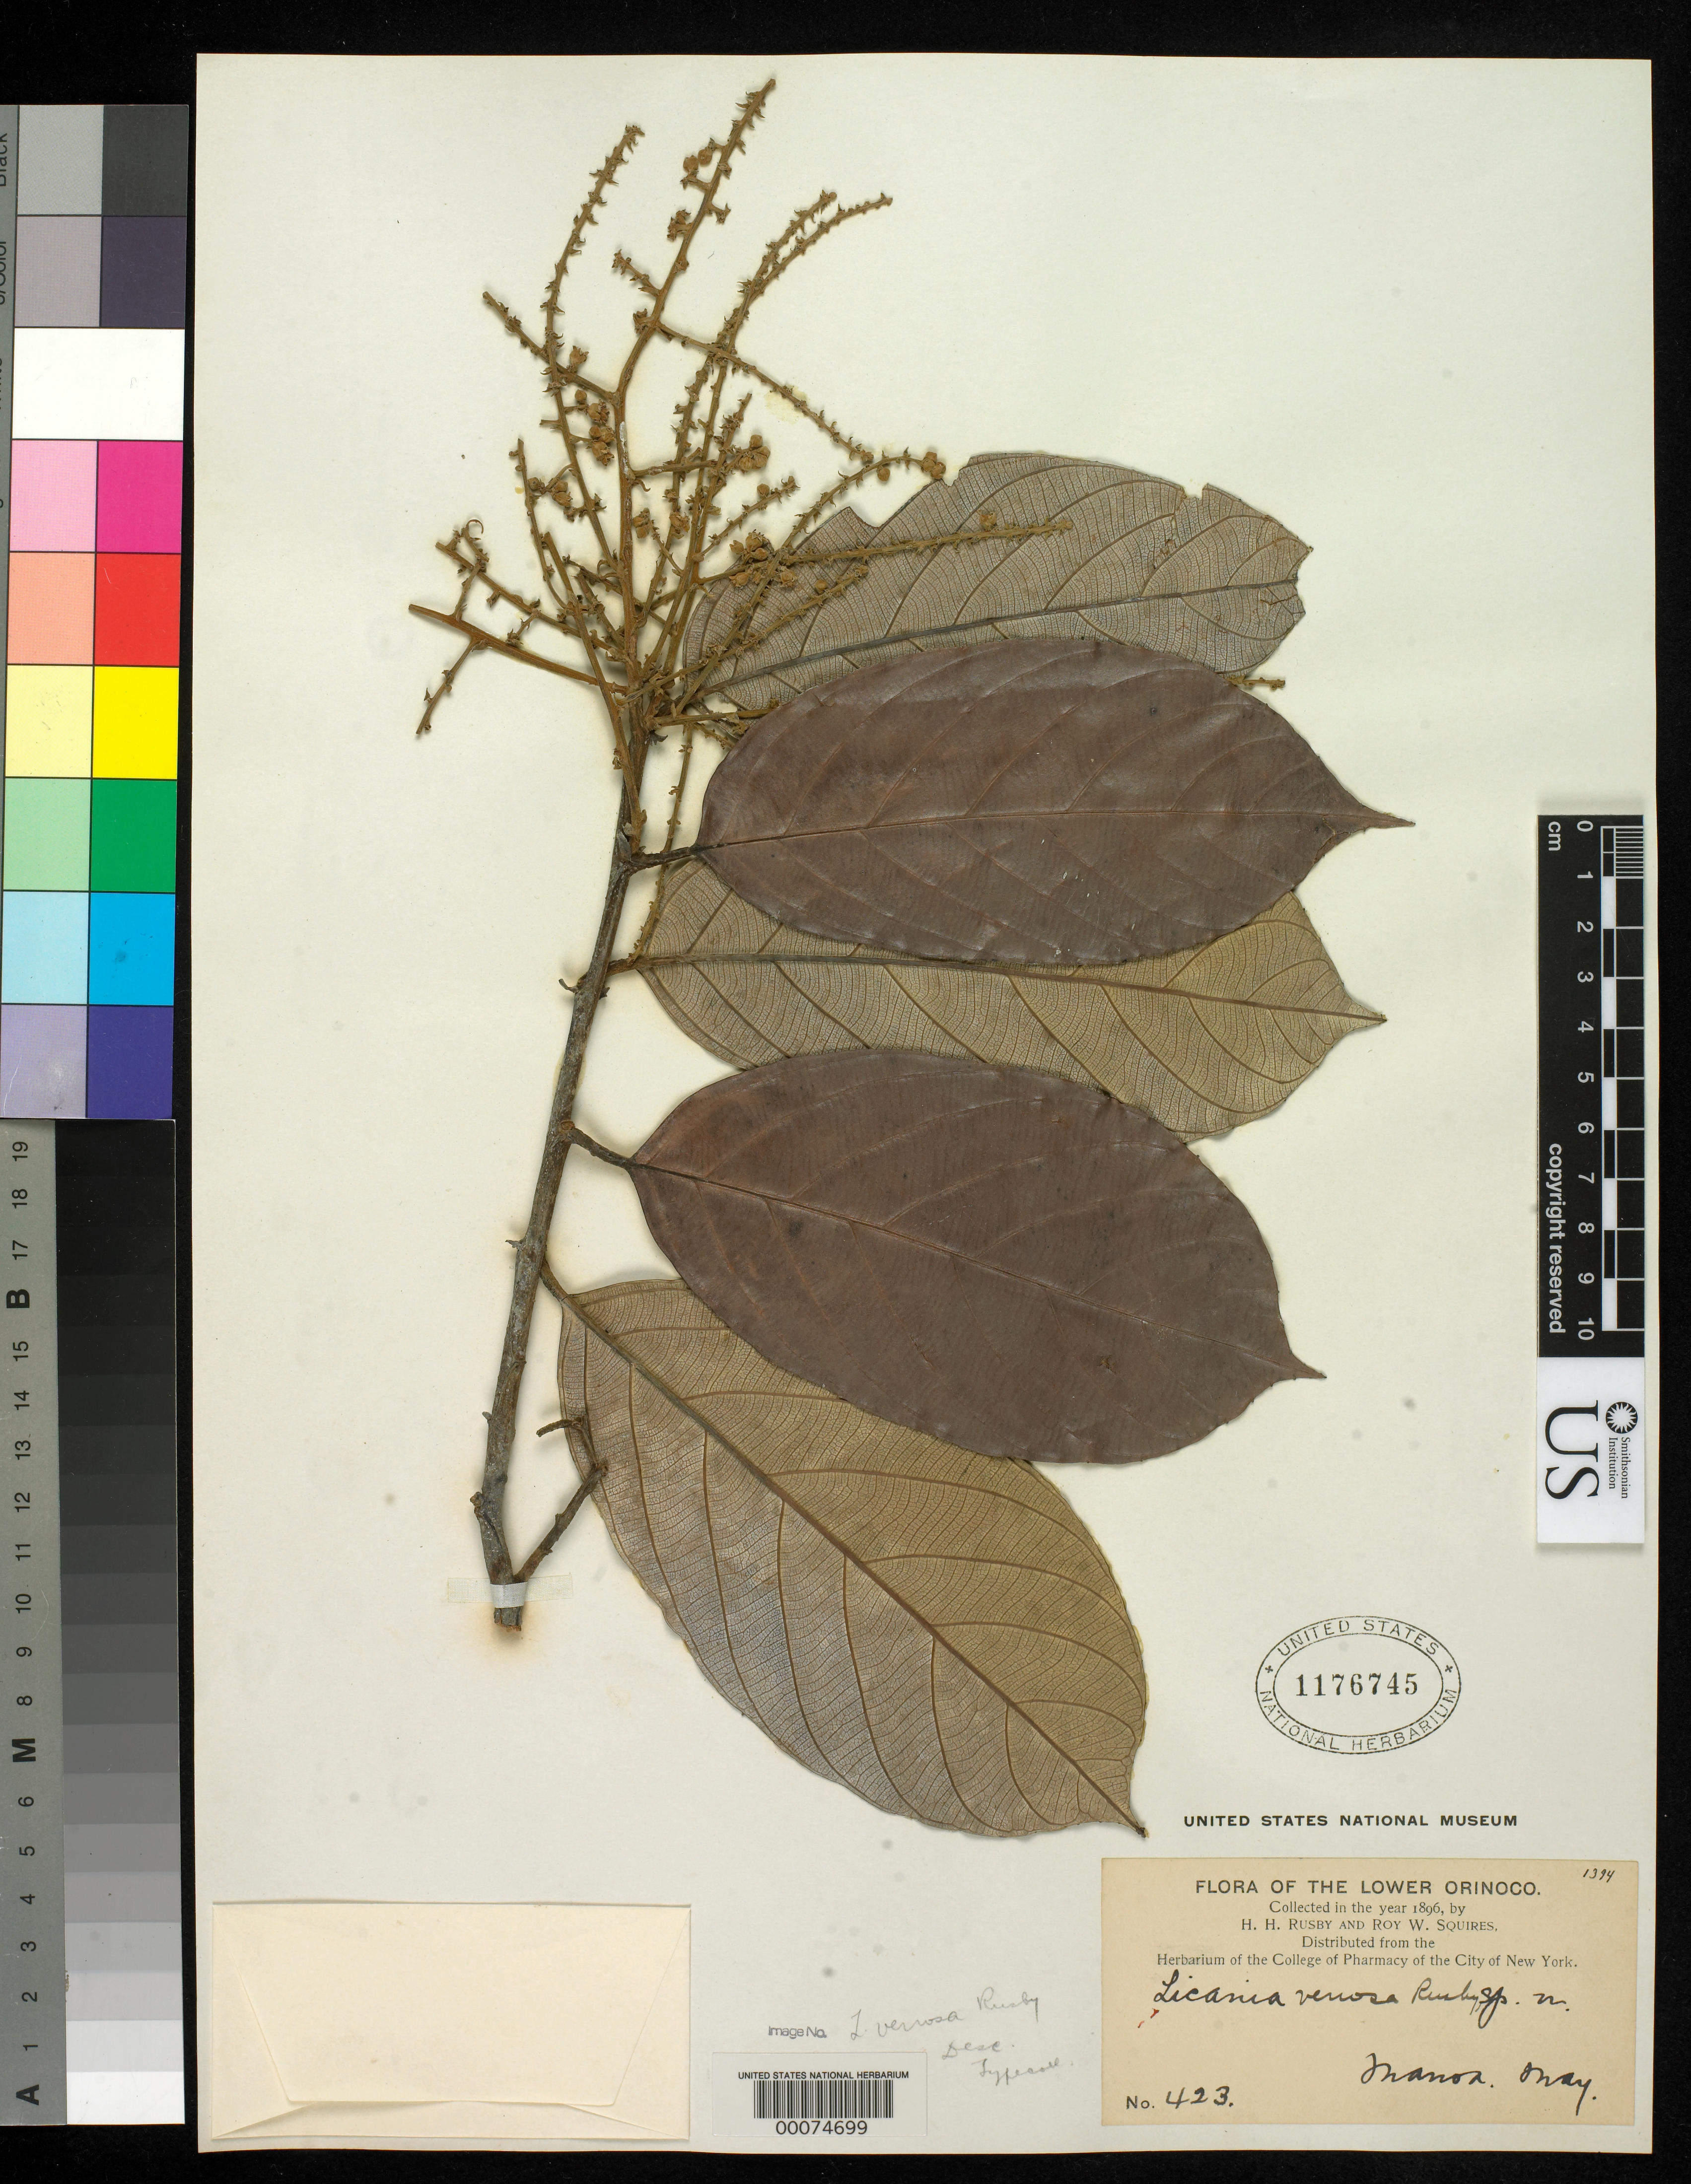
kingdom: Plantae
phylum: Tracheophyta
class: Magnoliopsida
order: Malpighiales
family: Chrysobalanaceae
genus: Licania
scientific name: Licania venosa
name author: Rusby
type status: Isotype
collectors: H. H. Rusby & R. Squires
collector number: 423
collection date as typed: May 1896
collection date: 1896-05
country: Venezuela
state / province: Delta Amacuro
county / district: Antonio Díaz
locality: Lower Orinoco, Manoa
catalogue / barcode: US 1176745